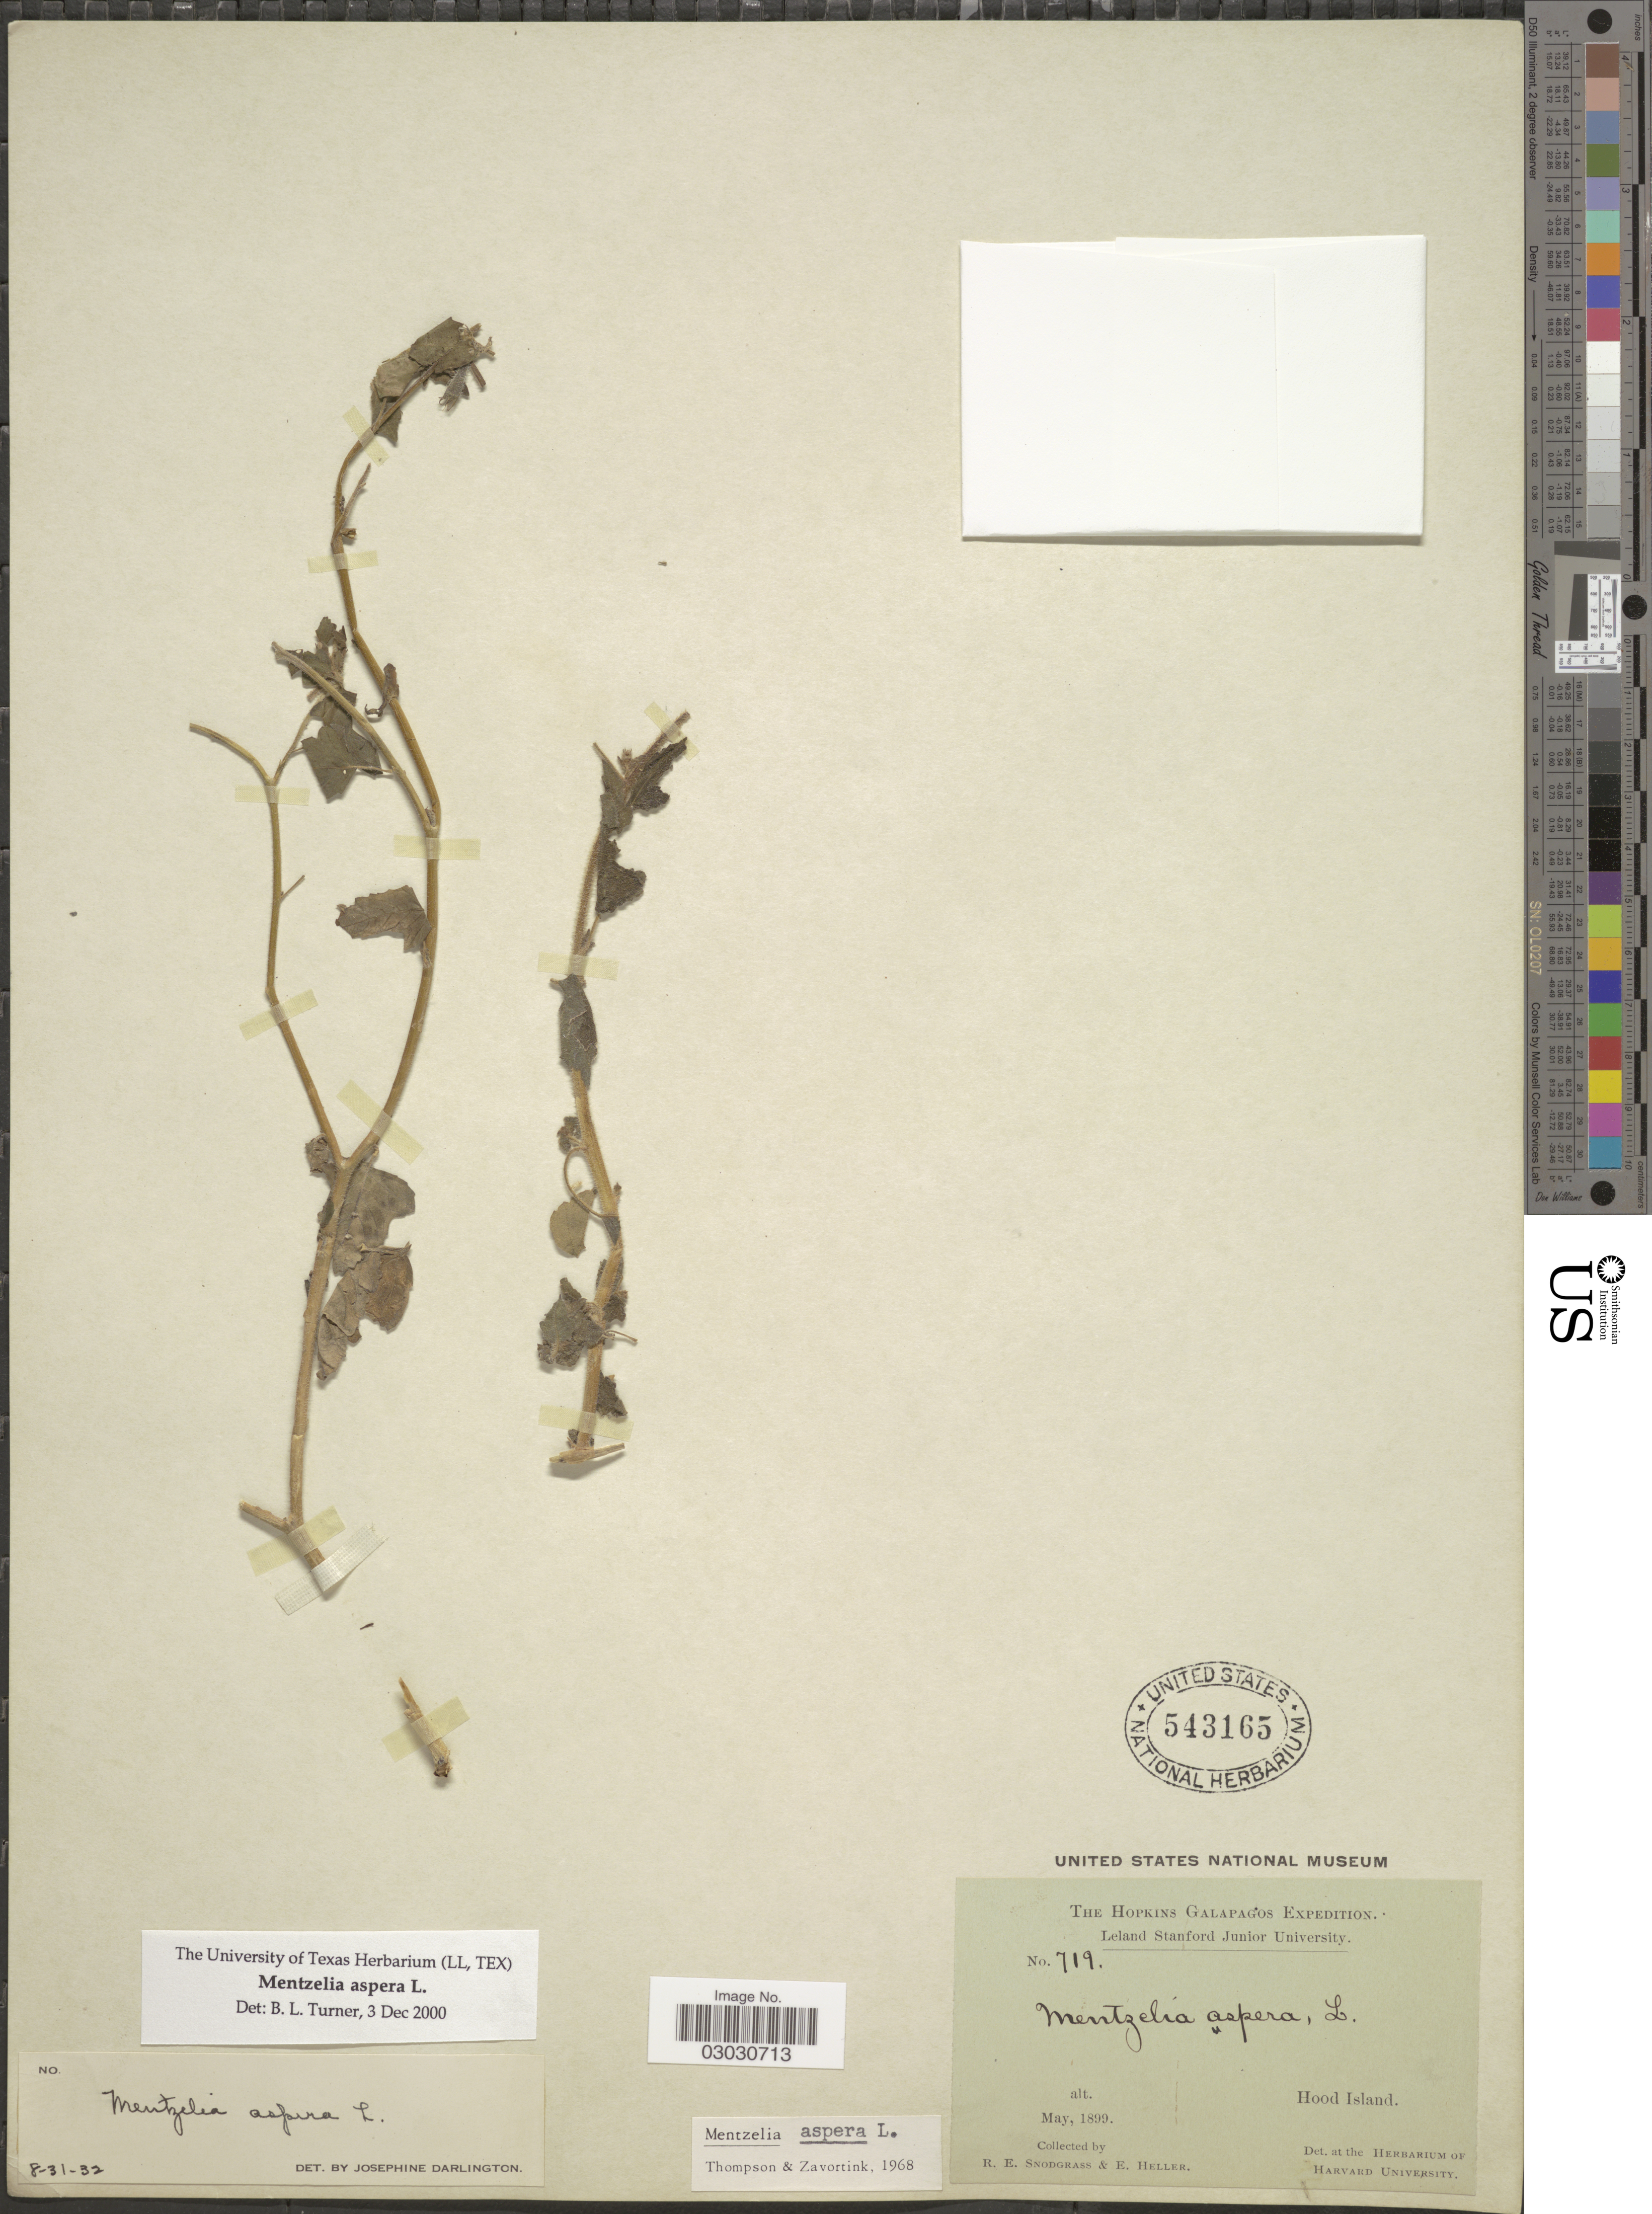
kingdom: Plantae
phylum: Tracheophyta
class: Magnoliopsida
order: Cornales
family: Loasaceae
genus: Mentzelia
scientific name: Mentzelia aspera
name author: L.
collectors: R. E. Snodgrass & E. Heller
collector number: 719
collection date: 1899-05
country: Ecuador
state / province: Colón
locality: Hood Island. Galapagos.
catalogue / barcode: US 543165